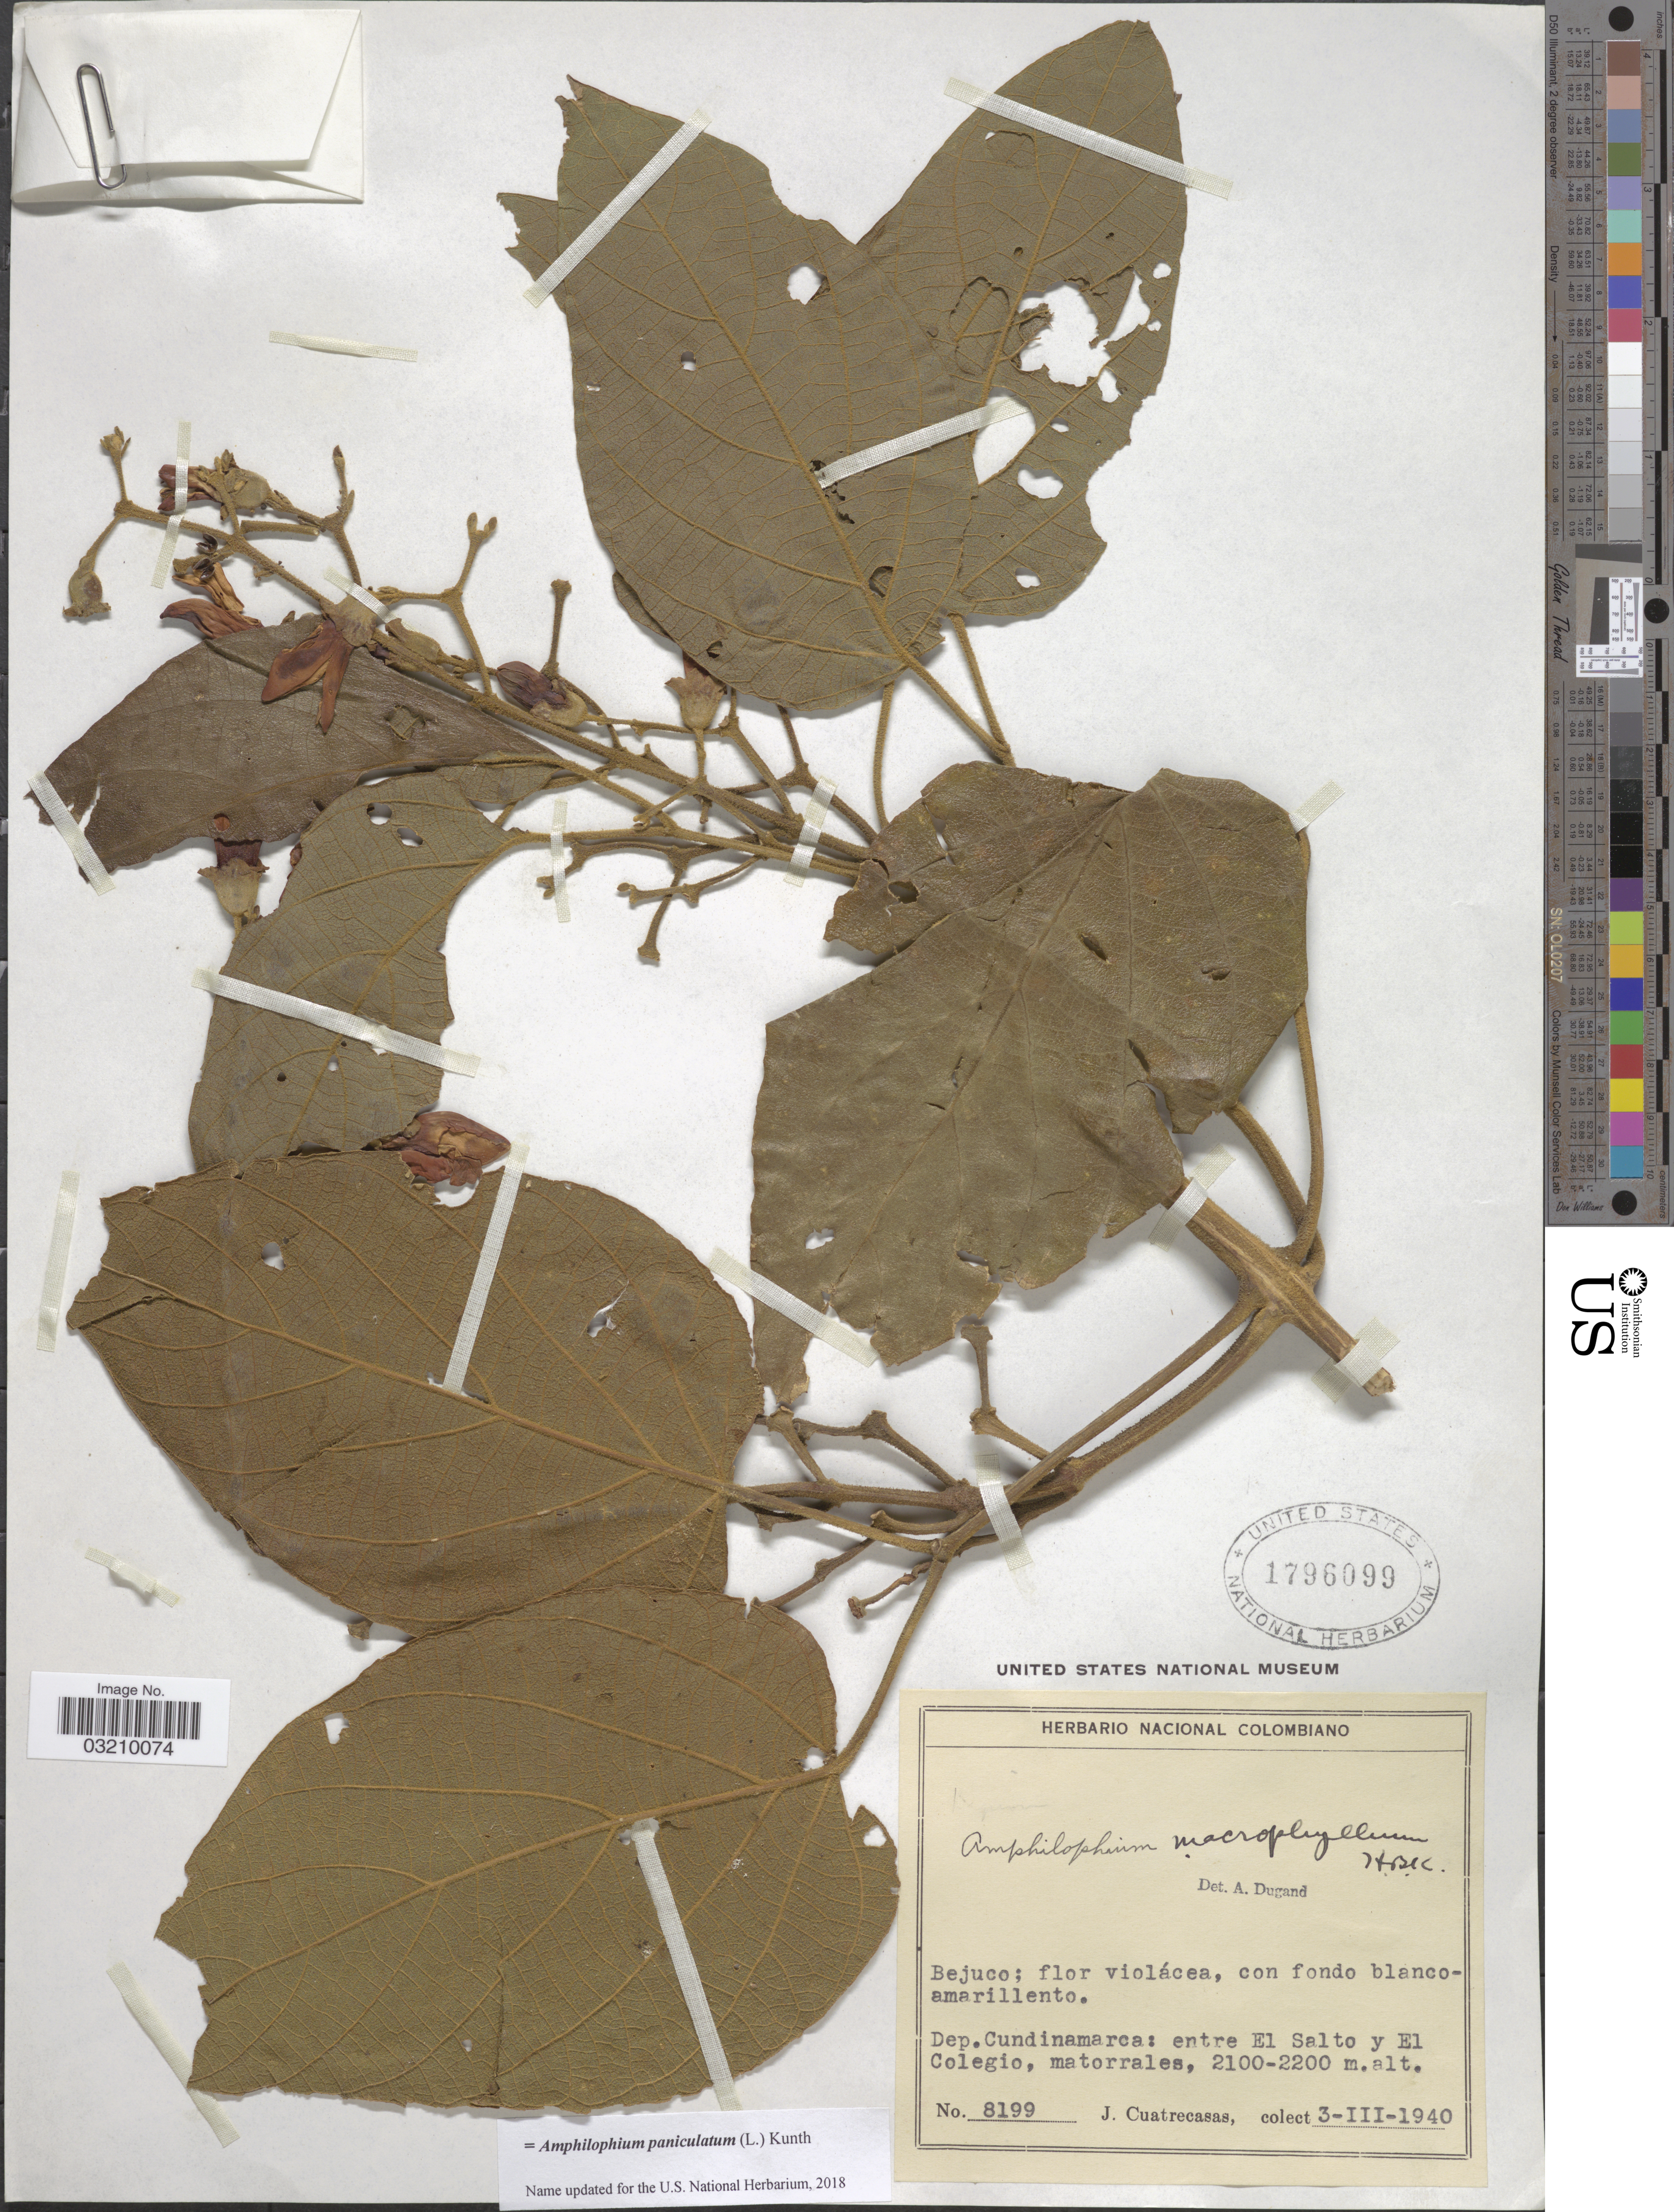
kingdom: Plantae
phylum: Tracheophyta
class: Magnoliopsida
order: Lamiales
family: Bignoniaceae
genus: Amphilophium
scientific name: Amphilophium paniculatum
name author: (L.) Kunth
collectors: J. Cuatrecasas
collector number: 8199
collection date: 1940-03-03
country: Colombia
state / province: Cundinamarca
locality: Dep. Cundinamarca: entre El Salto y El Colegio, matorrales.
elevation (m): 2100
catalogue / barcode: US 1796099